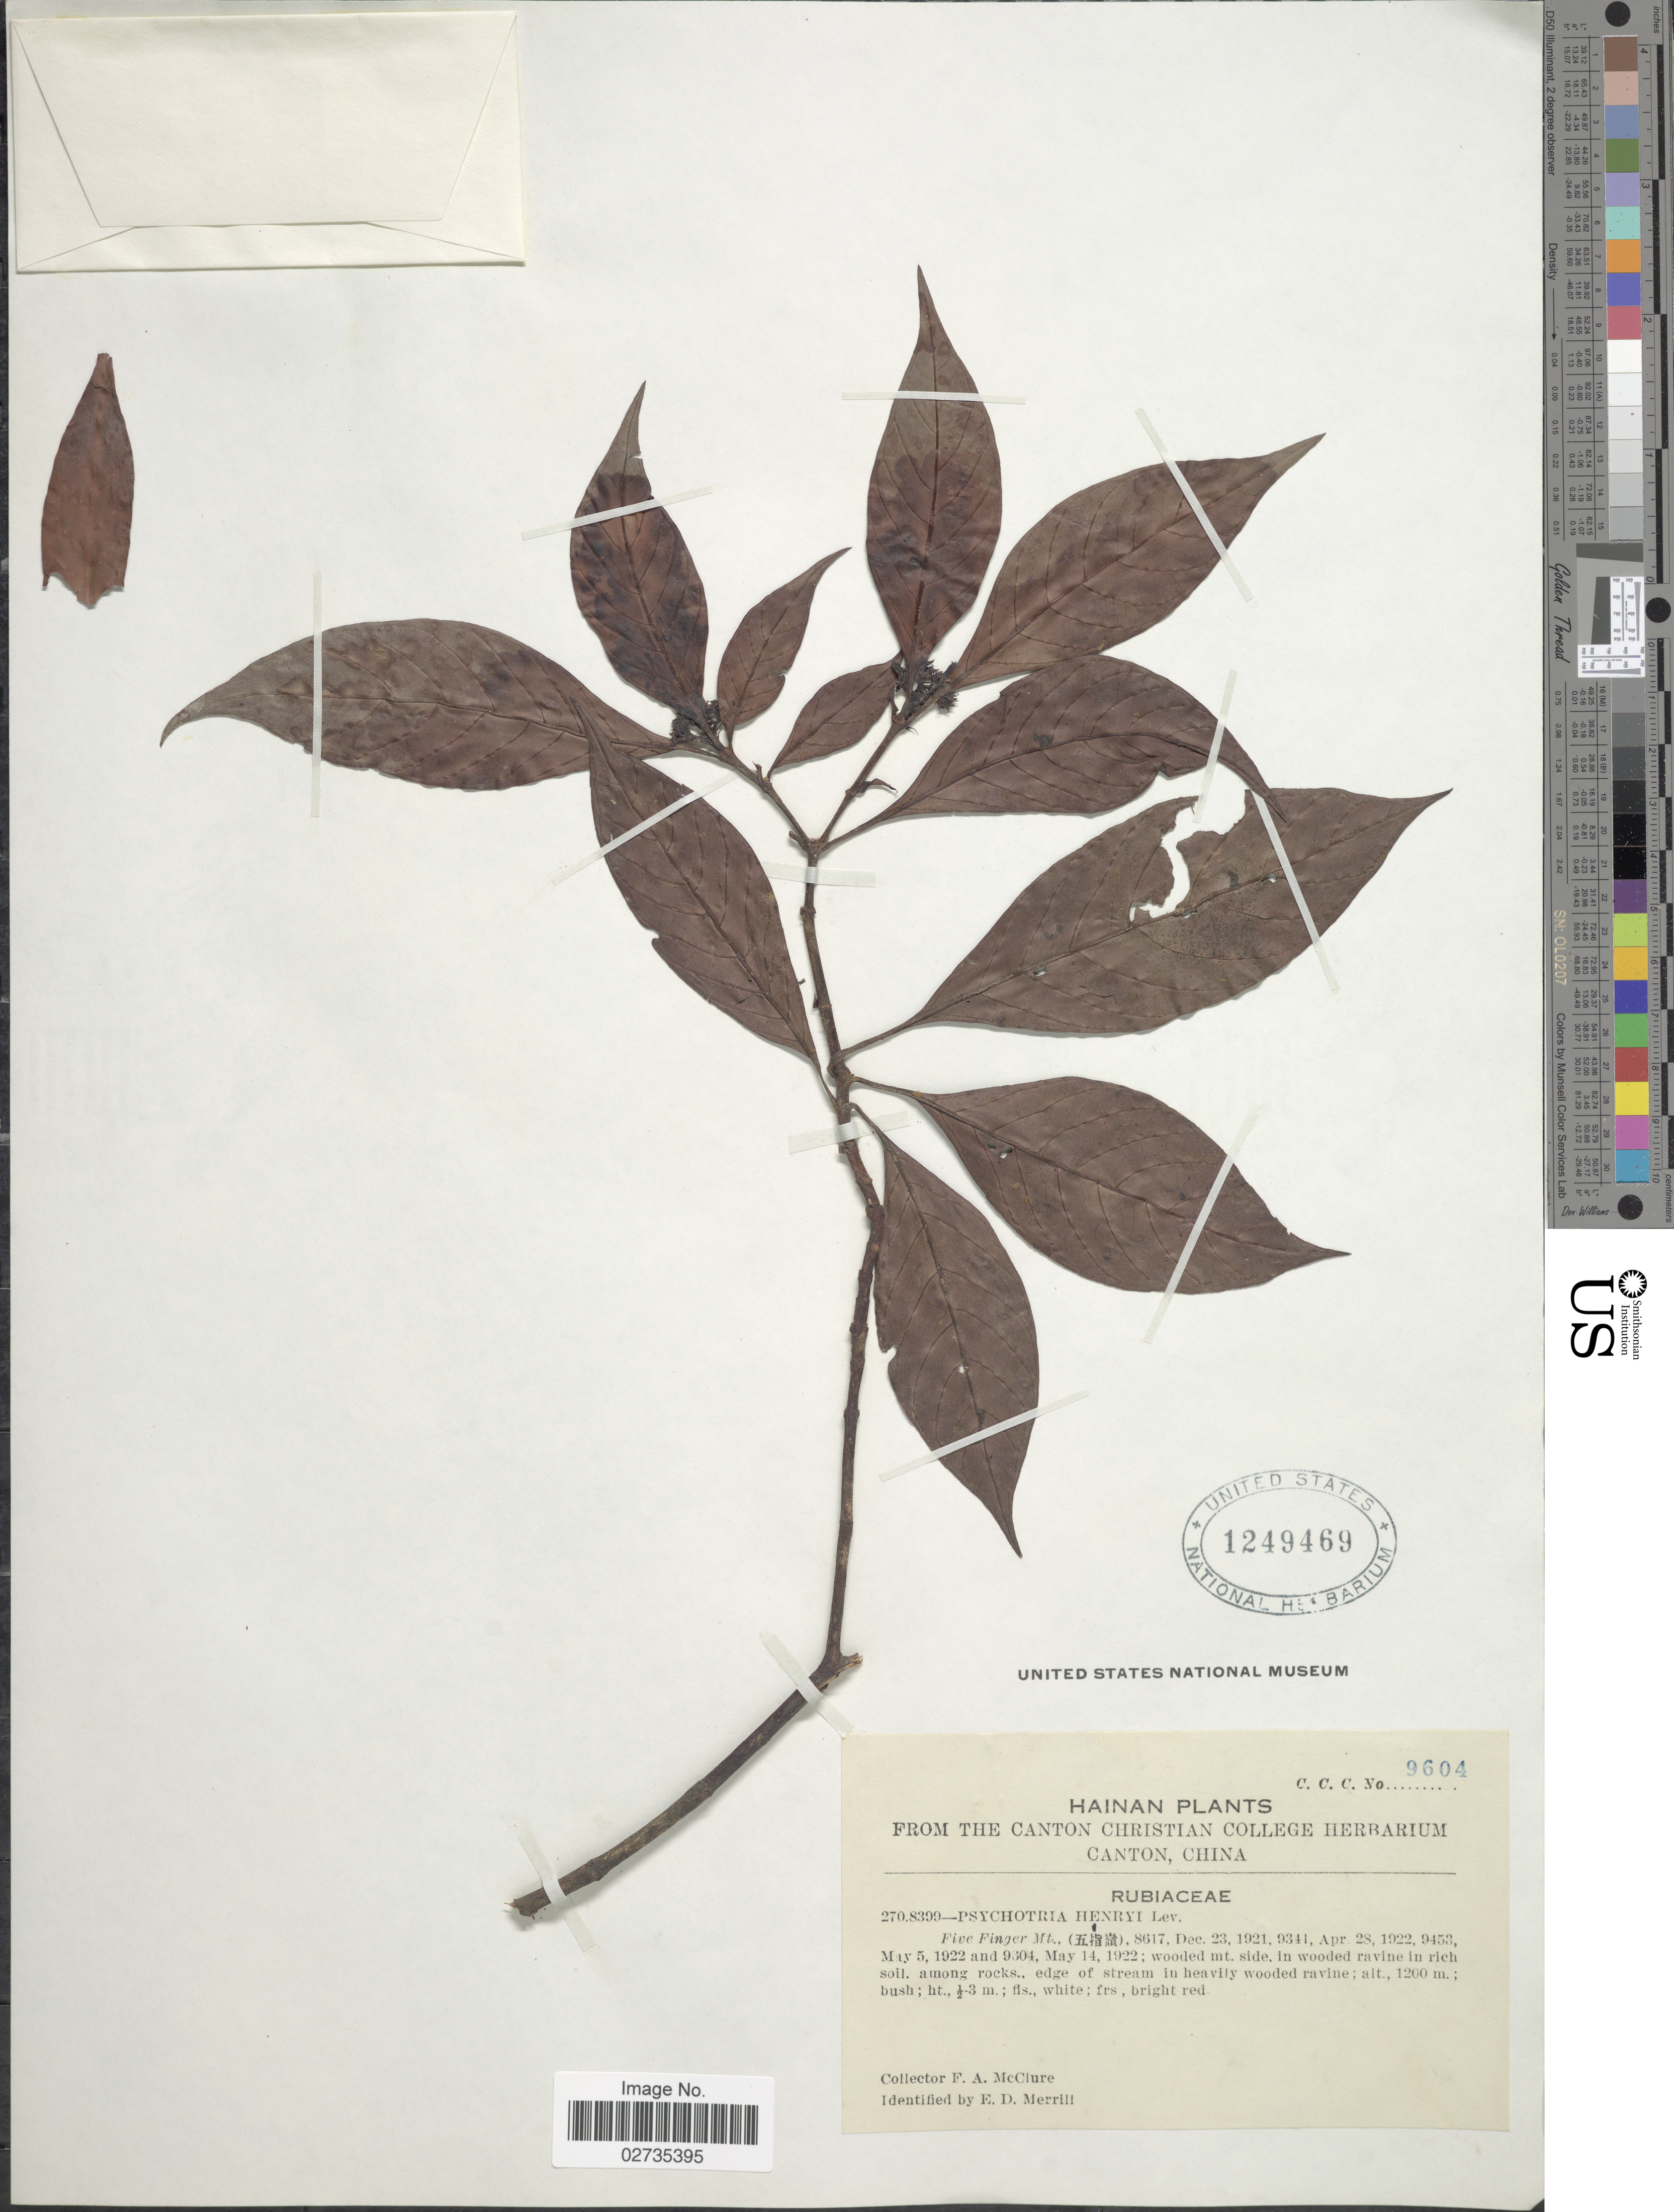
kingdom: Plantae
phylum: Tracheophyta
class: Magnoliopsida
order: Gentianales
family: Rubiaceae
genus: Psychotria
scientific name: Psychotria henryi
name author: H. Lév.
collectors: F. A. McClure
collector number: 9604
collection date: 1922-05-14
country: China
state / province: Hainan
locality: Five Finger Mt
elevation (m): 1200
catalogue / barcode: US 1249469